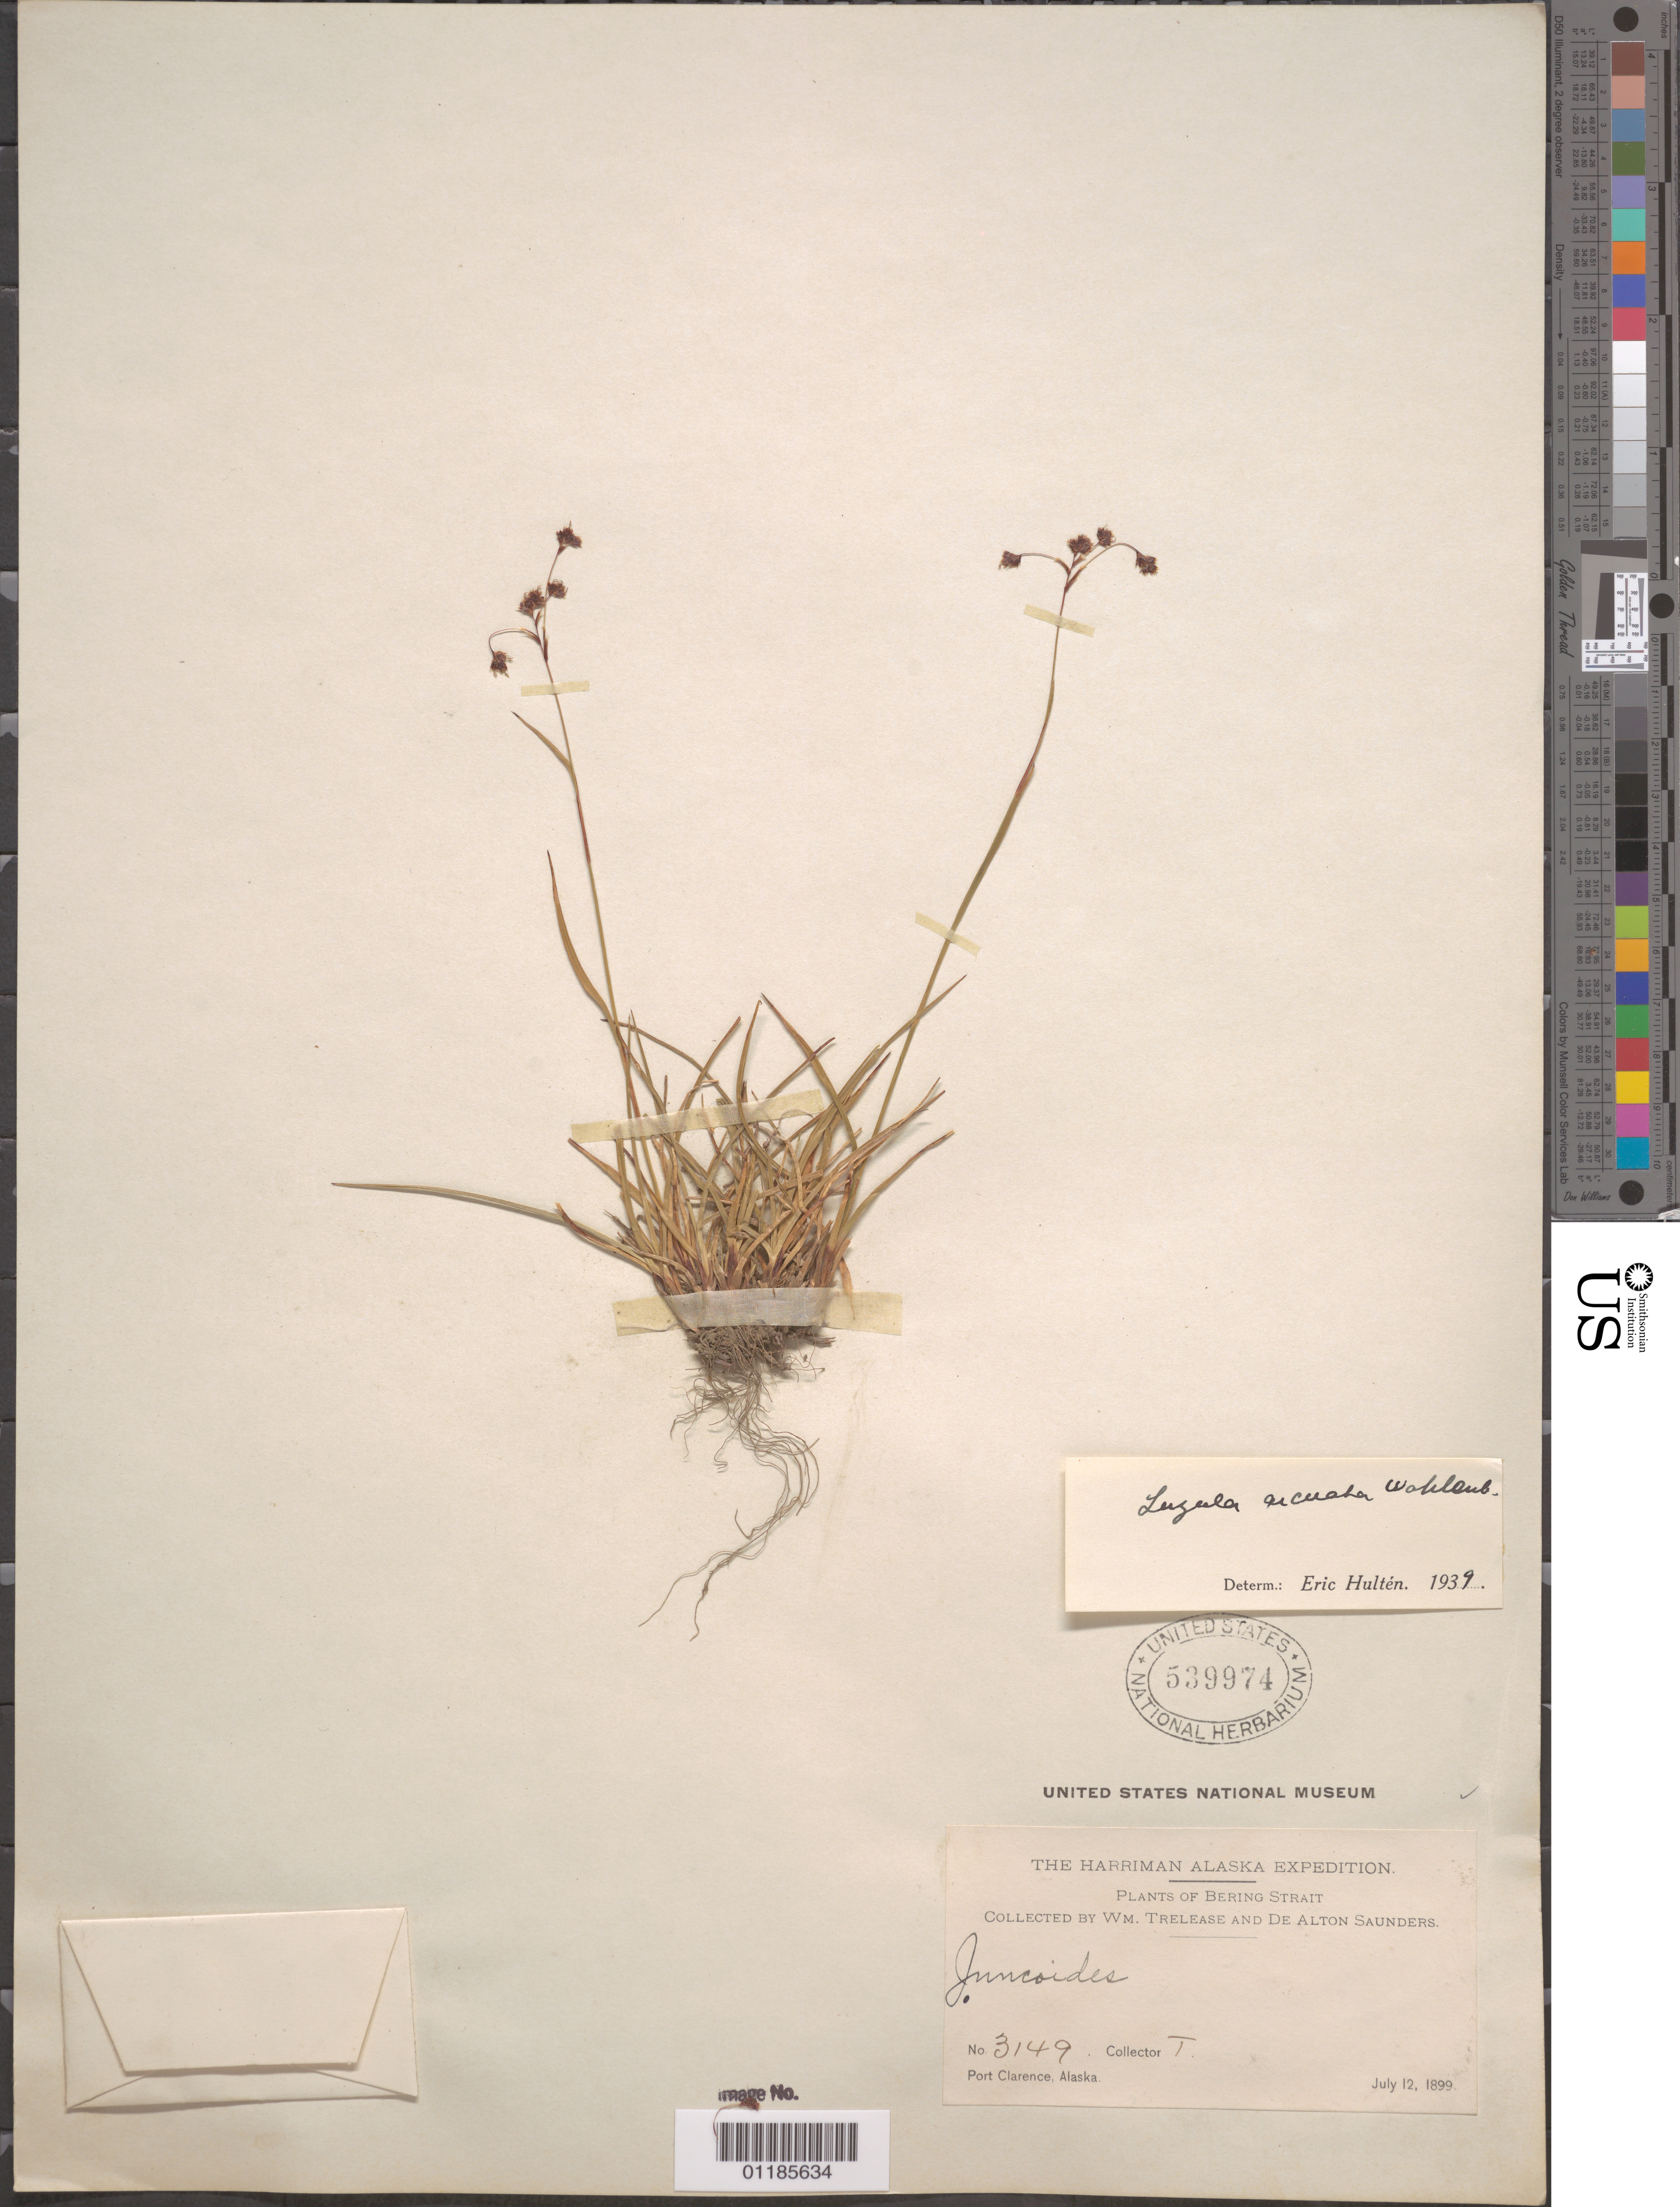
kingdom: Plantae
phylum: Tracheophyta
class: Liliopsida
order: Poales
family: Juncaceae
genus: Luzula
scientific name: Luzula arcuata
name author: (Wahlenb.) Sw.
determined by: Hultén, [O.] Eric G.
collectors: W. Trelease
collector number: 3149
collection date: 1899-07-12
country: United States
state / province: Alaska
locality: Bering Strait. Port Clarence.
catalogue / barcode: US 539974